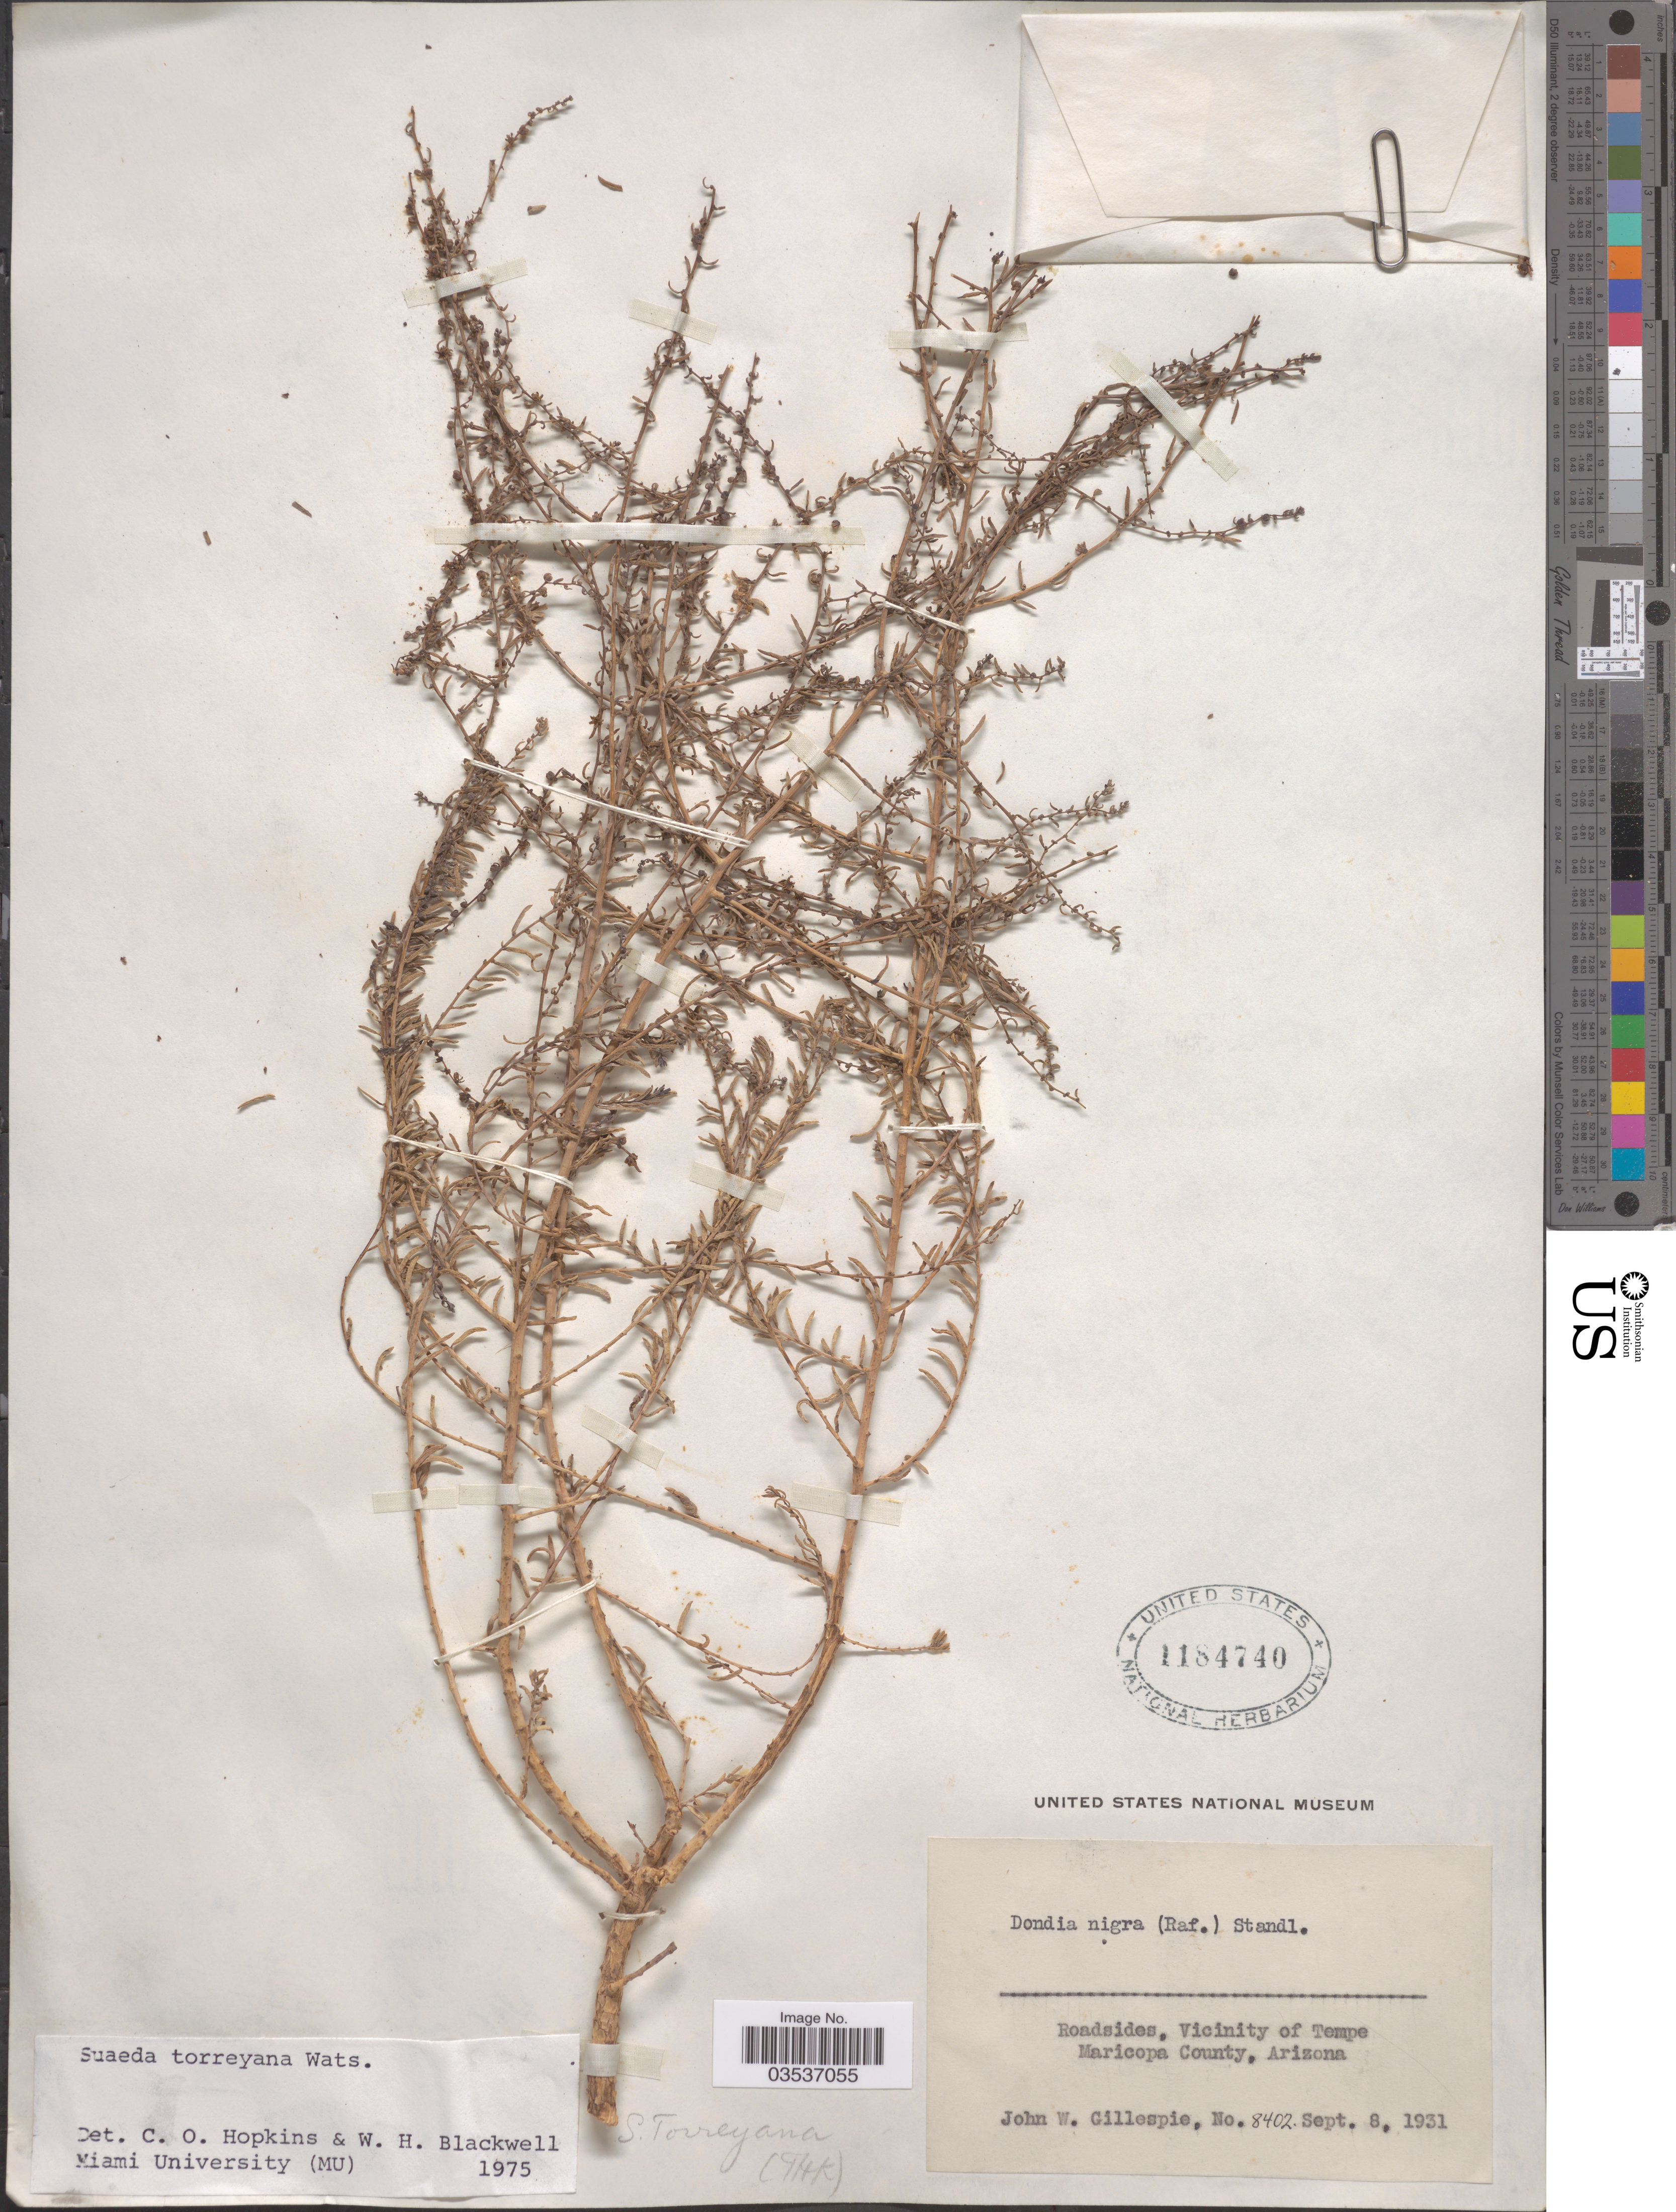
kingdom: Plantae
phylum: Tracheophyta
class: Magnoliopsida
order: Caryophyllales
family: Amaranthaceae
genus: Suaeda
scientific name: Suaeda torreyana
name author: S. Watson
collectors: J. W. Gillespie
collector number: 8402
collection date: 1931-09-08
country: United States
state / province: Arizona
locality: Vicinity of Tempe Maricopa County.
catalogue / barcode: US 1187740